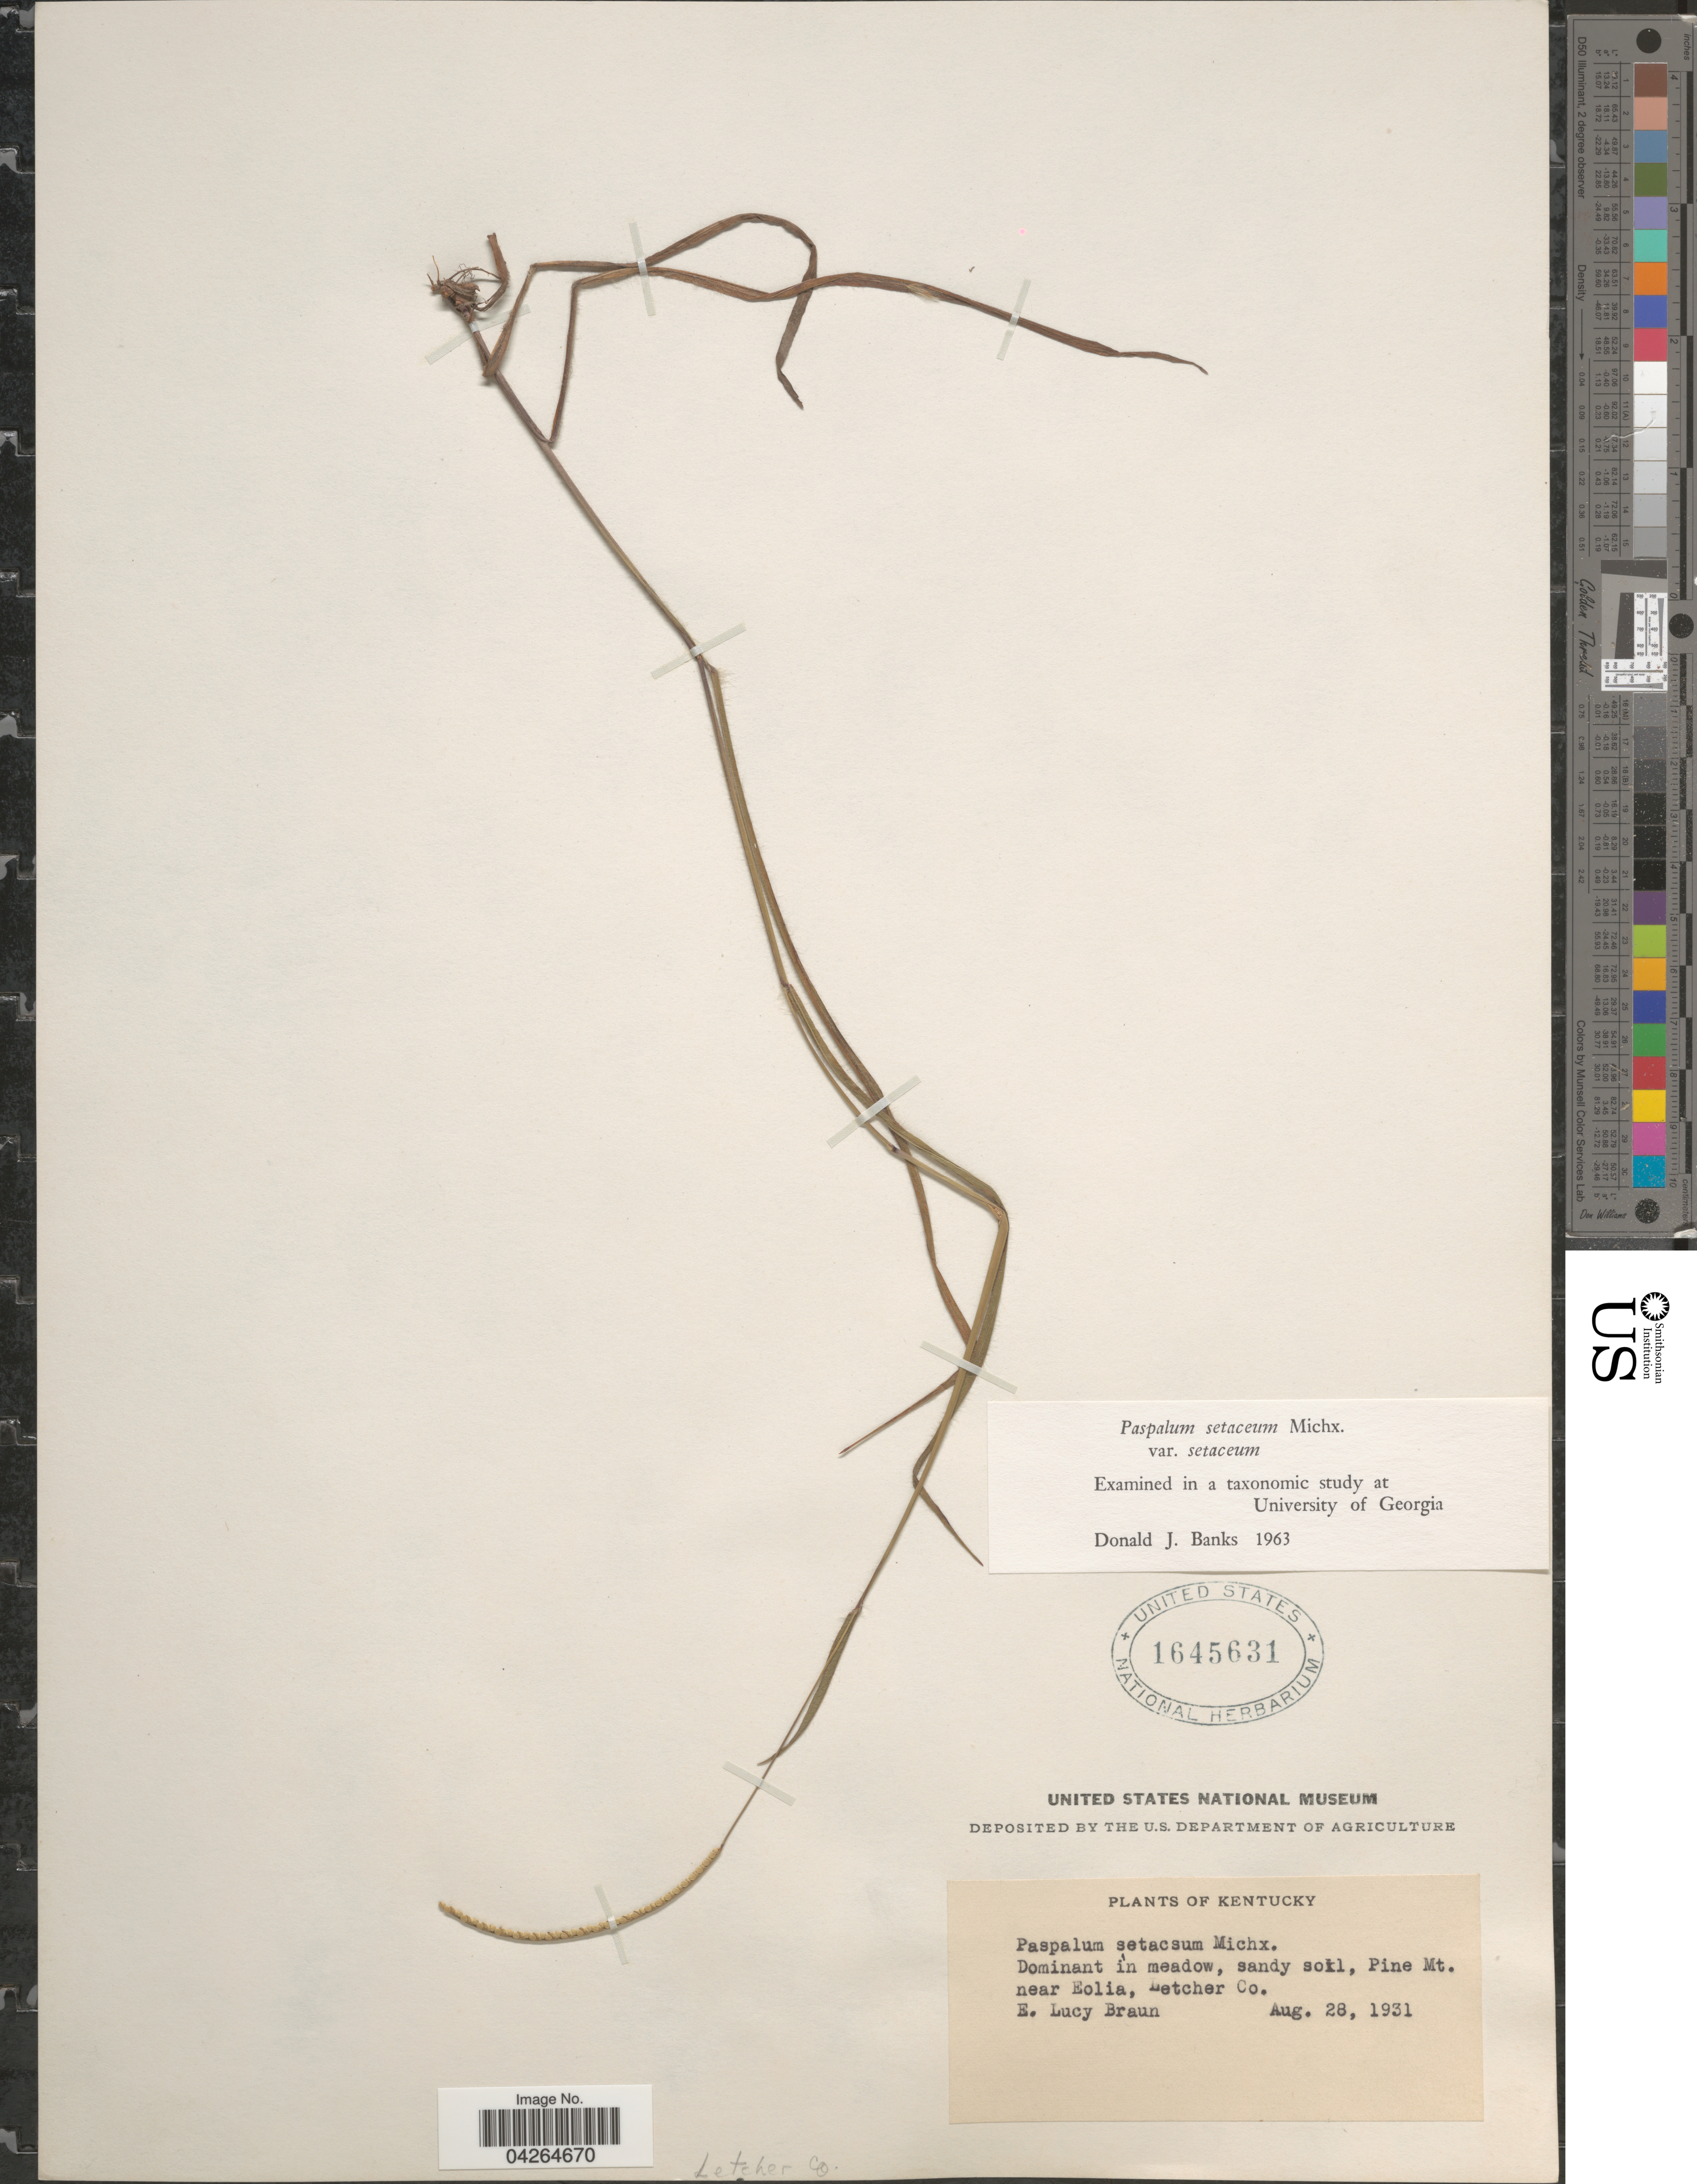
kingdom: Plantae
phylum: Tracheophyta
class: Liliopsida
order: Poales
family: Poaceae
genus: Paspalum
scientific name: Paspalum setaceum var. setaceum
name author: Michx.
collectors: E. L. Braun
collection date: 1931-08-28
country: United States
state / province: Kentucky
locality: Pine Mt. near Eolia, Letcher Co.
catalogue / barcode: US 1645631